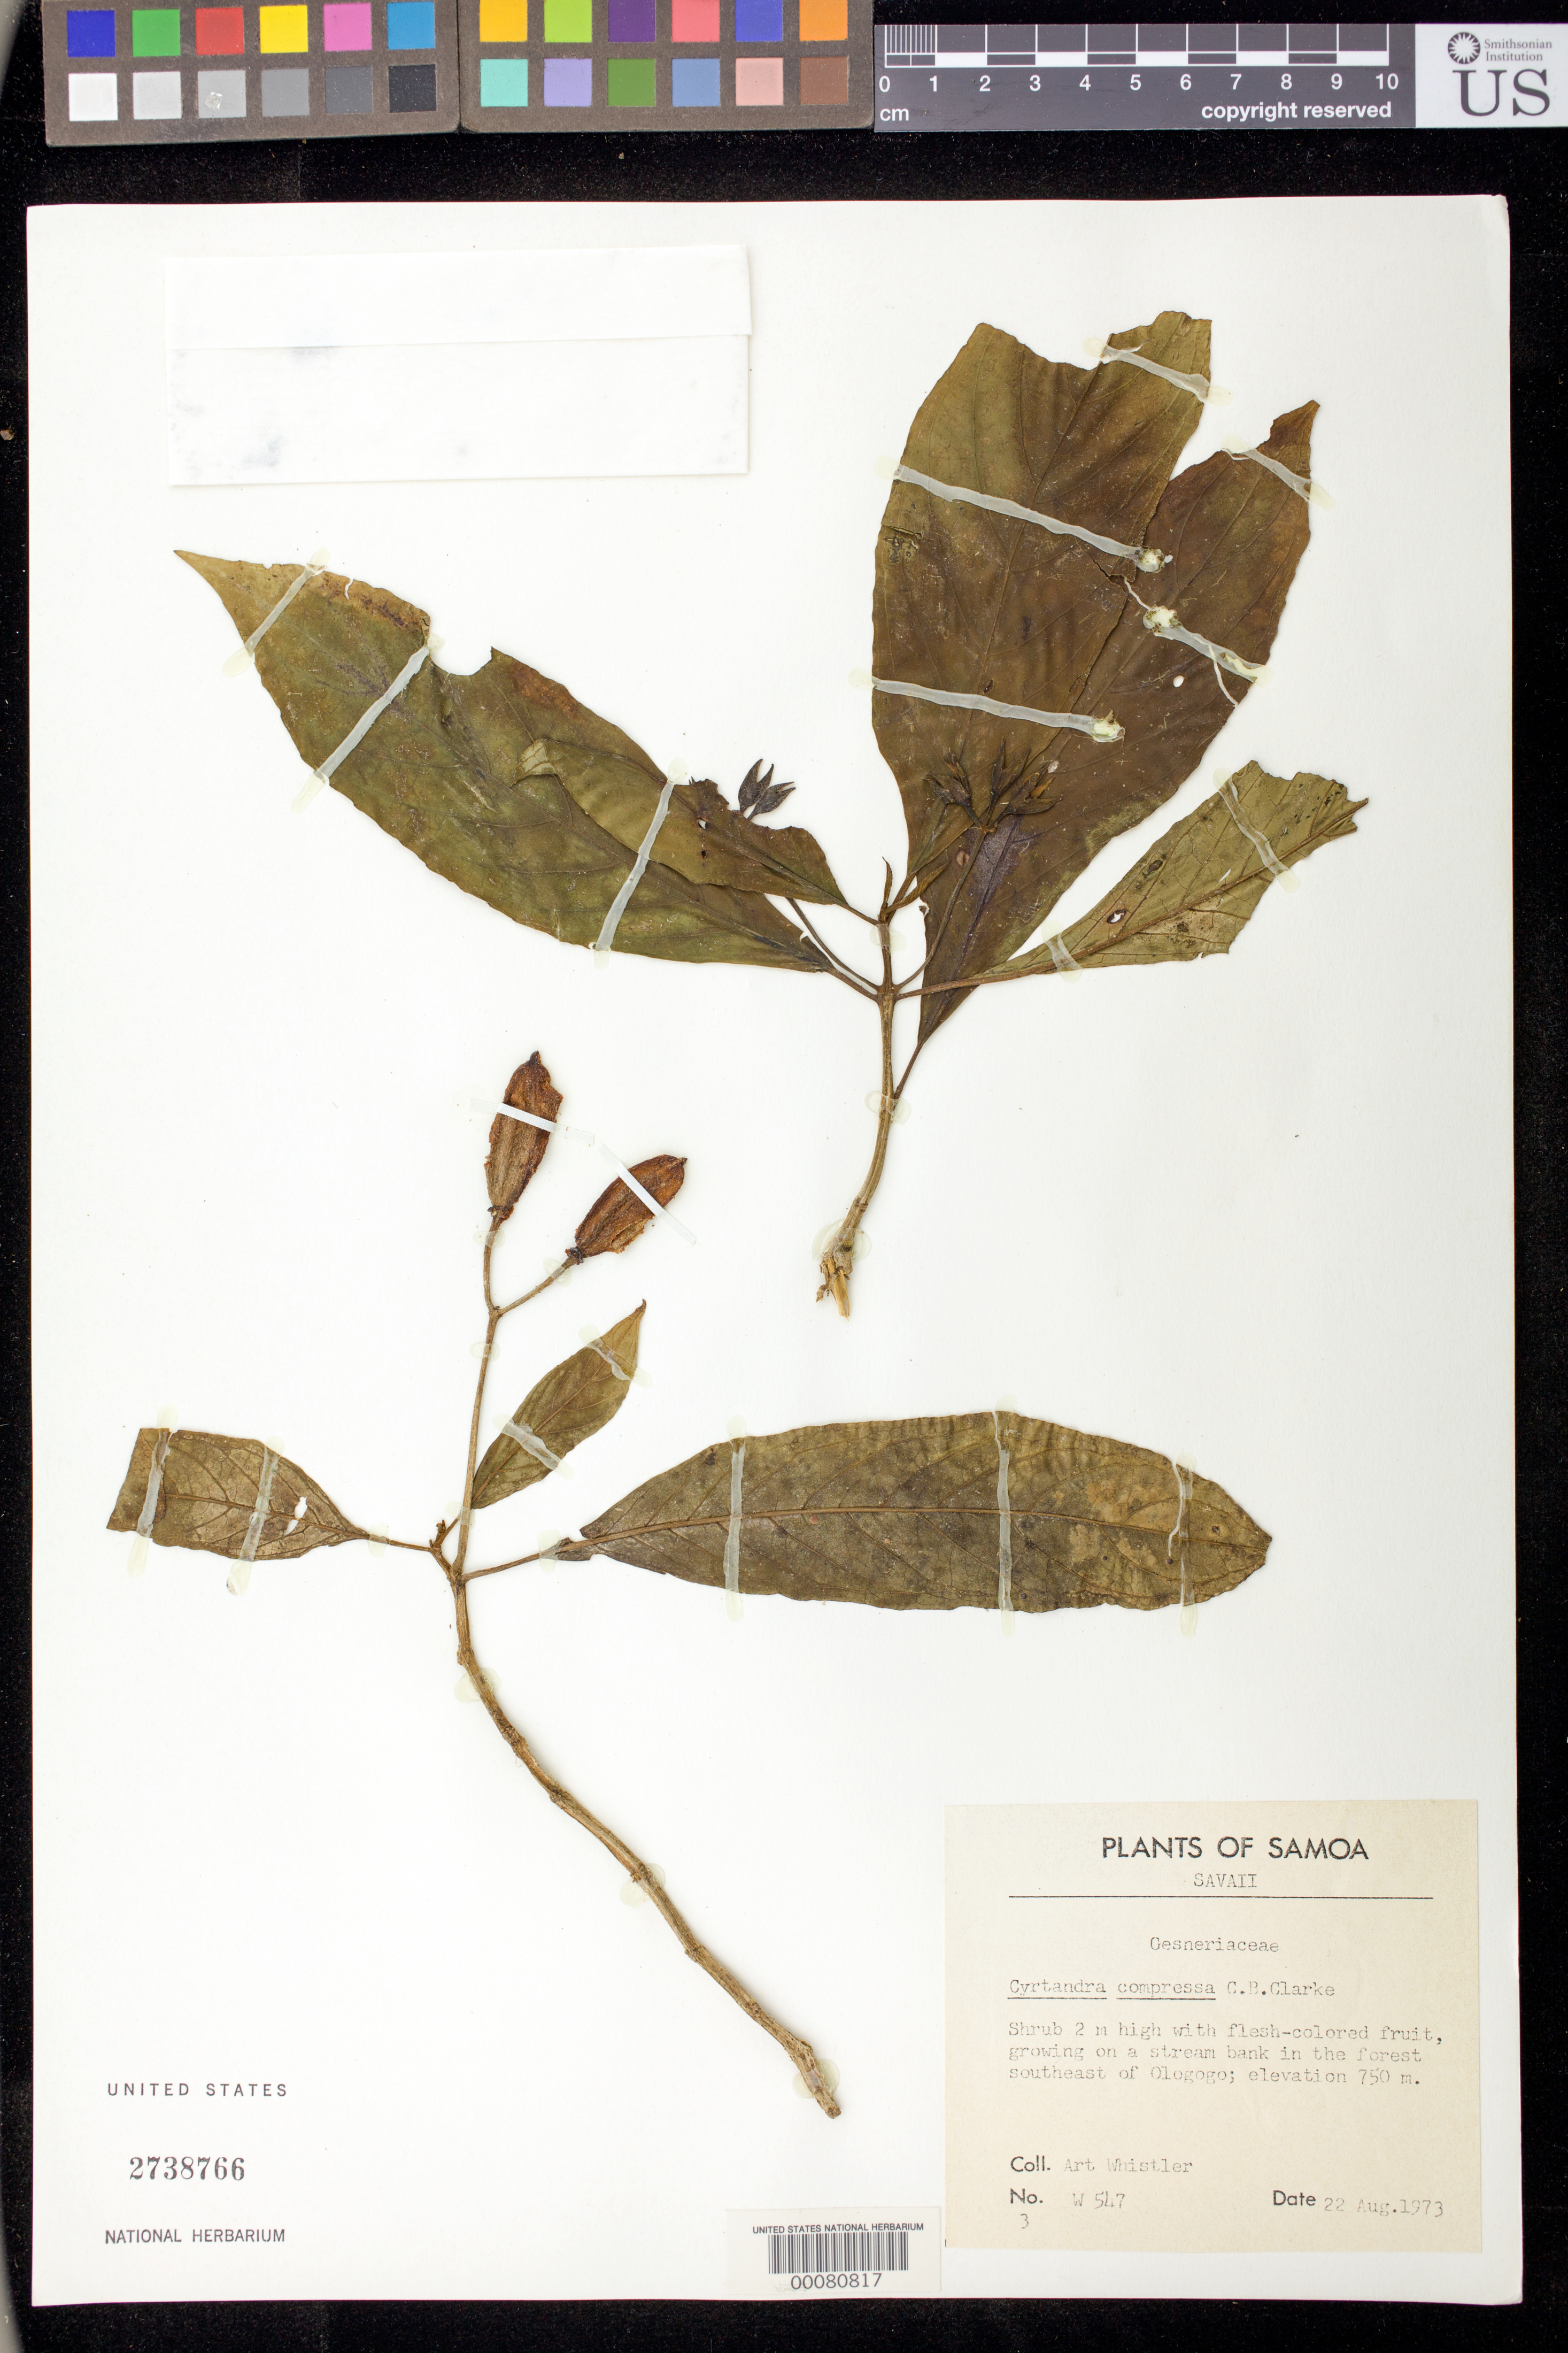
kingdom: Plantae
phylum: Tracheophyta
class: Magnoliopsida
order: Lamiales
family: Gesneriaceae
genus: Cyrtandra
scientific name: Cyrtandra compressa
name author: C.B. Clarke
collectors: A. Whistler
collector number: W 547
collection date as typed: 22 Aug 1973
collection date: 1973-08-22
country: Samoa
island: Savai'i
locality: Savaii, Se of ologogo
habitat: Growing on a stream bank in the forest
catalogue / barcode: US 2738766